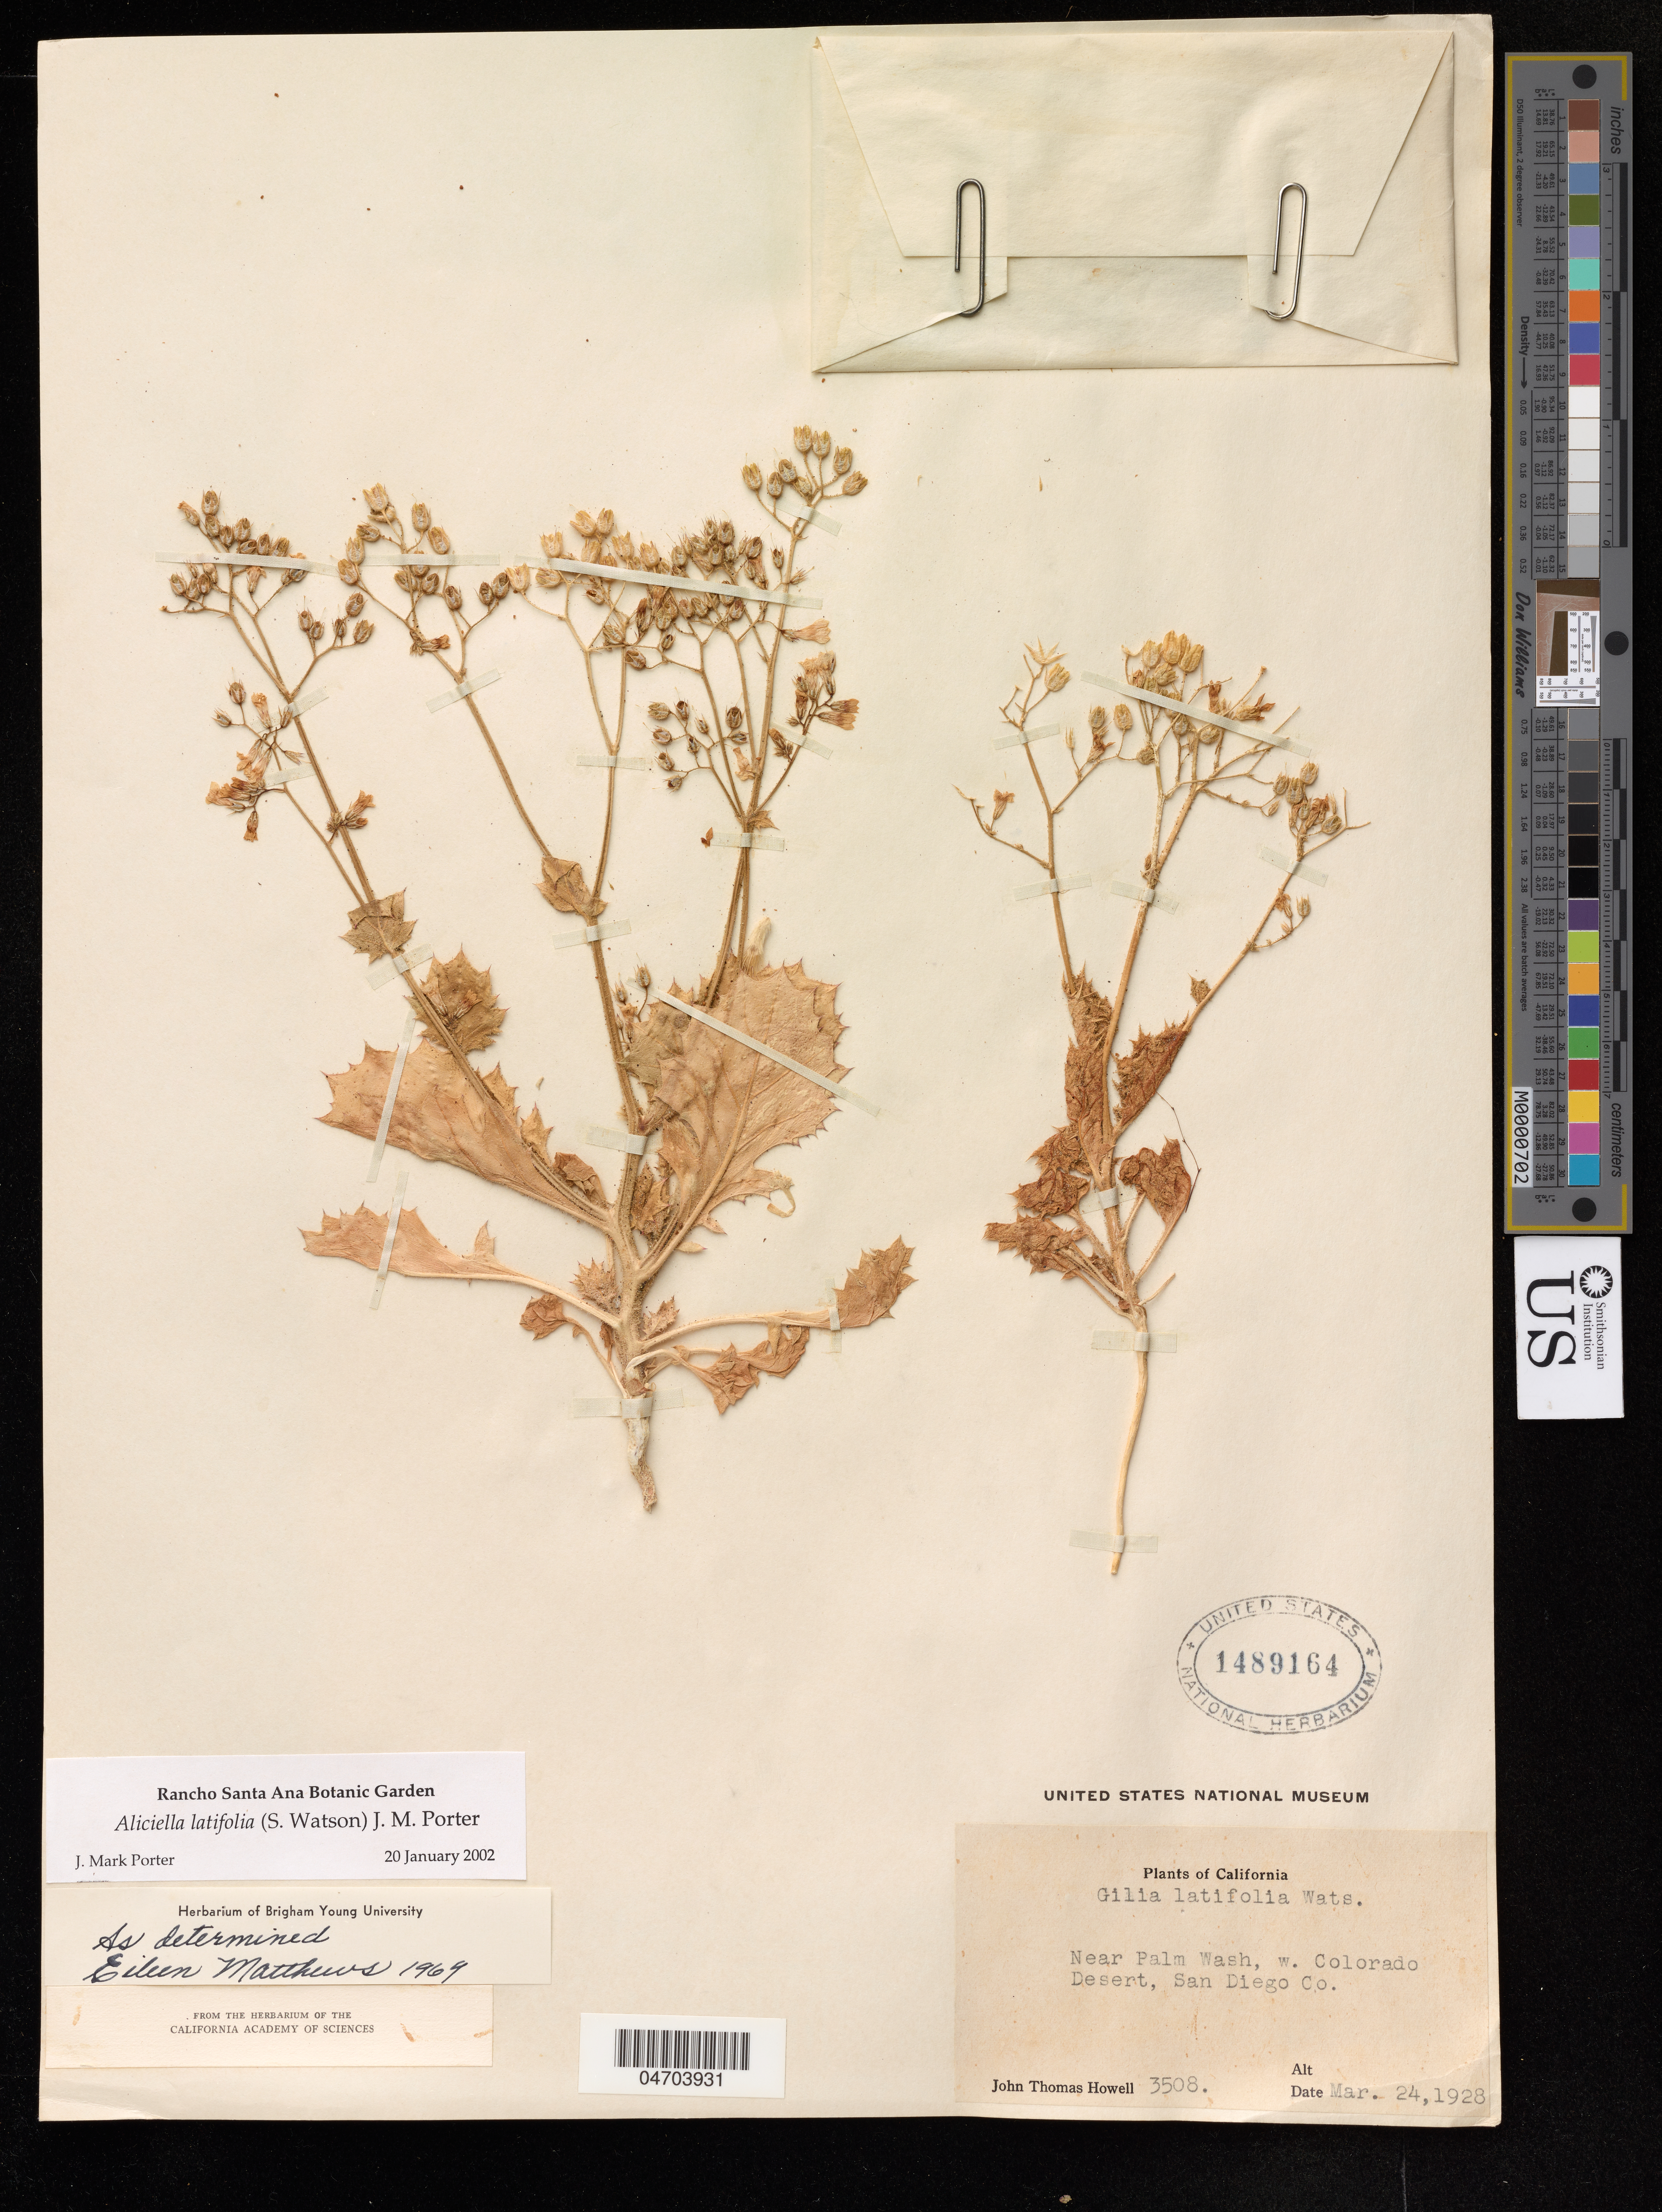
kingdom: Plantae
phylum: Tracheophyta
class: Magnoliopsida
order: Ericales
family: Polemoniaceae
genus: Aliciella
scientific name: Aliciella latifolia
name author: (S. Watson) J.M. Porter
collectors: J. Howell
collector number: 3508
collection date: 1928-03-24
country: United States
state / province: California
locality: Near Palm Wash, w. Colorado Desert, San Diego Co,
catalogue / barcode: US 1489164